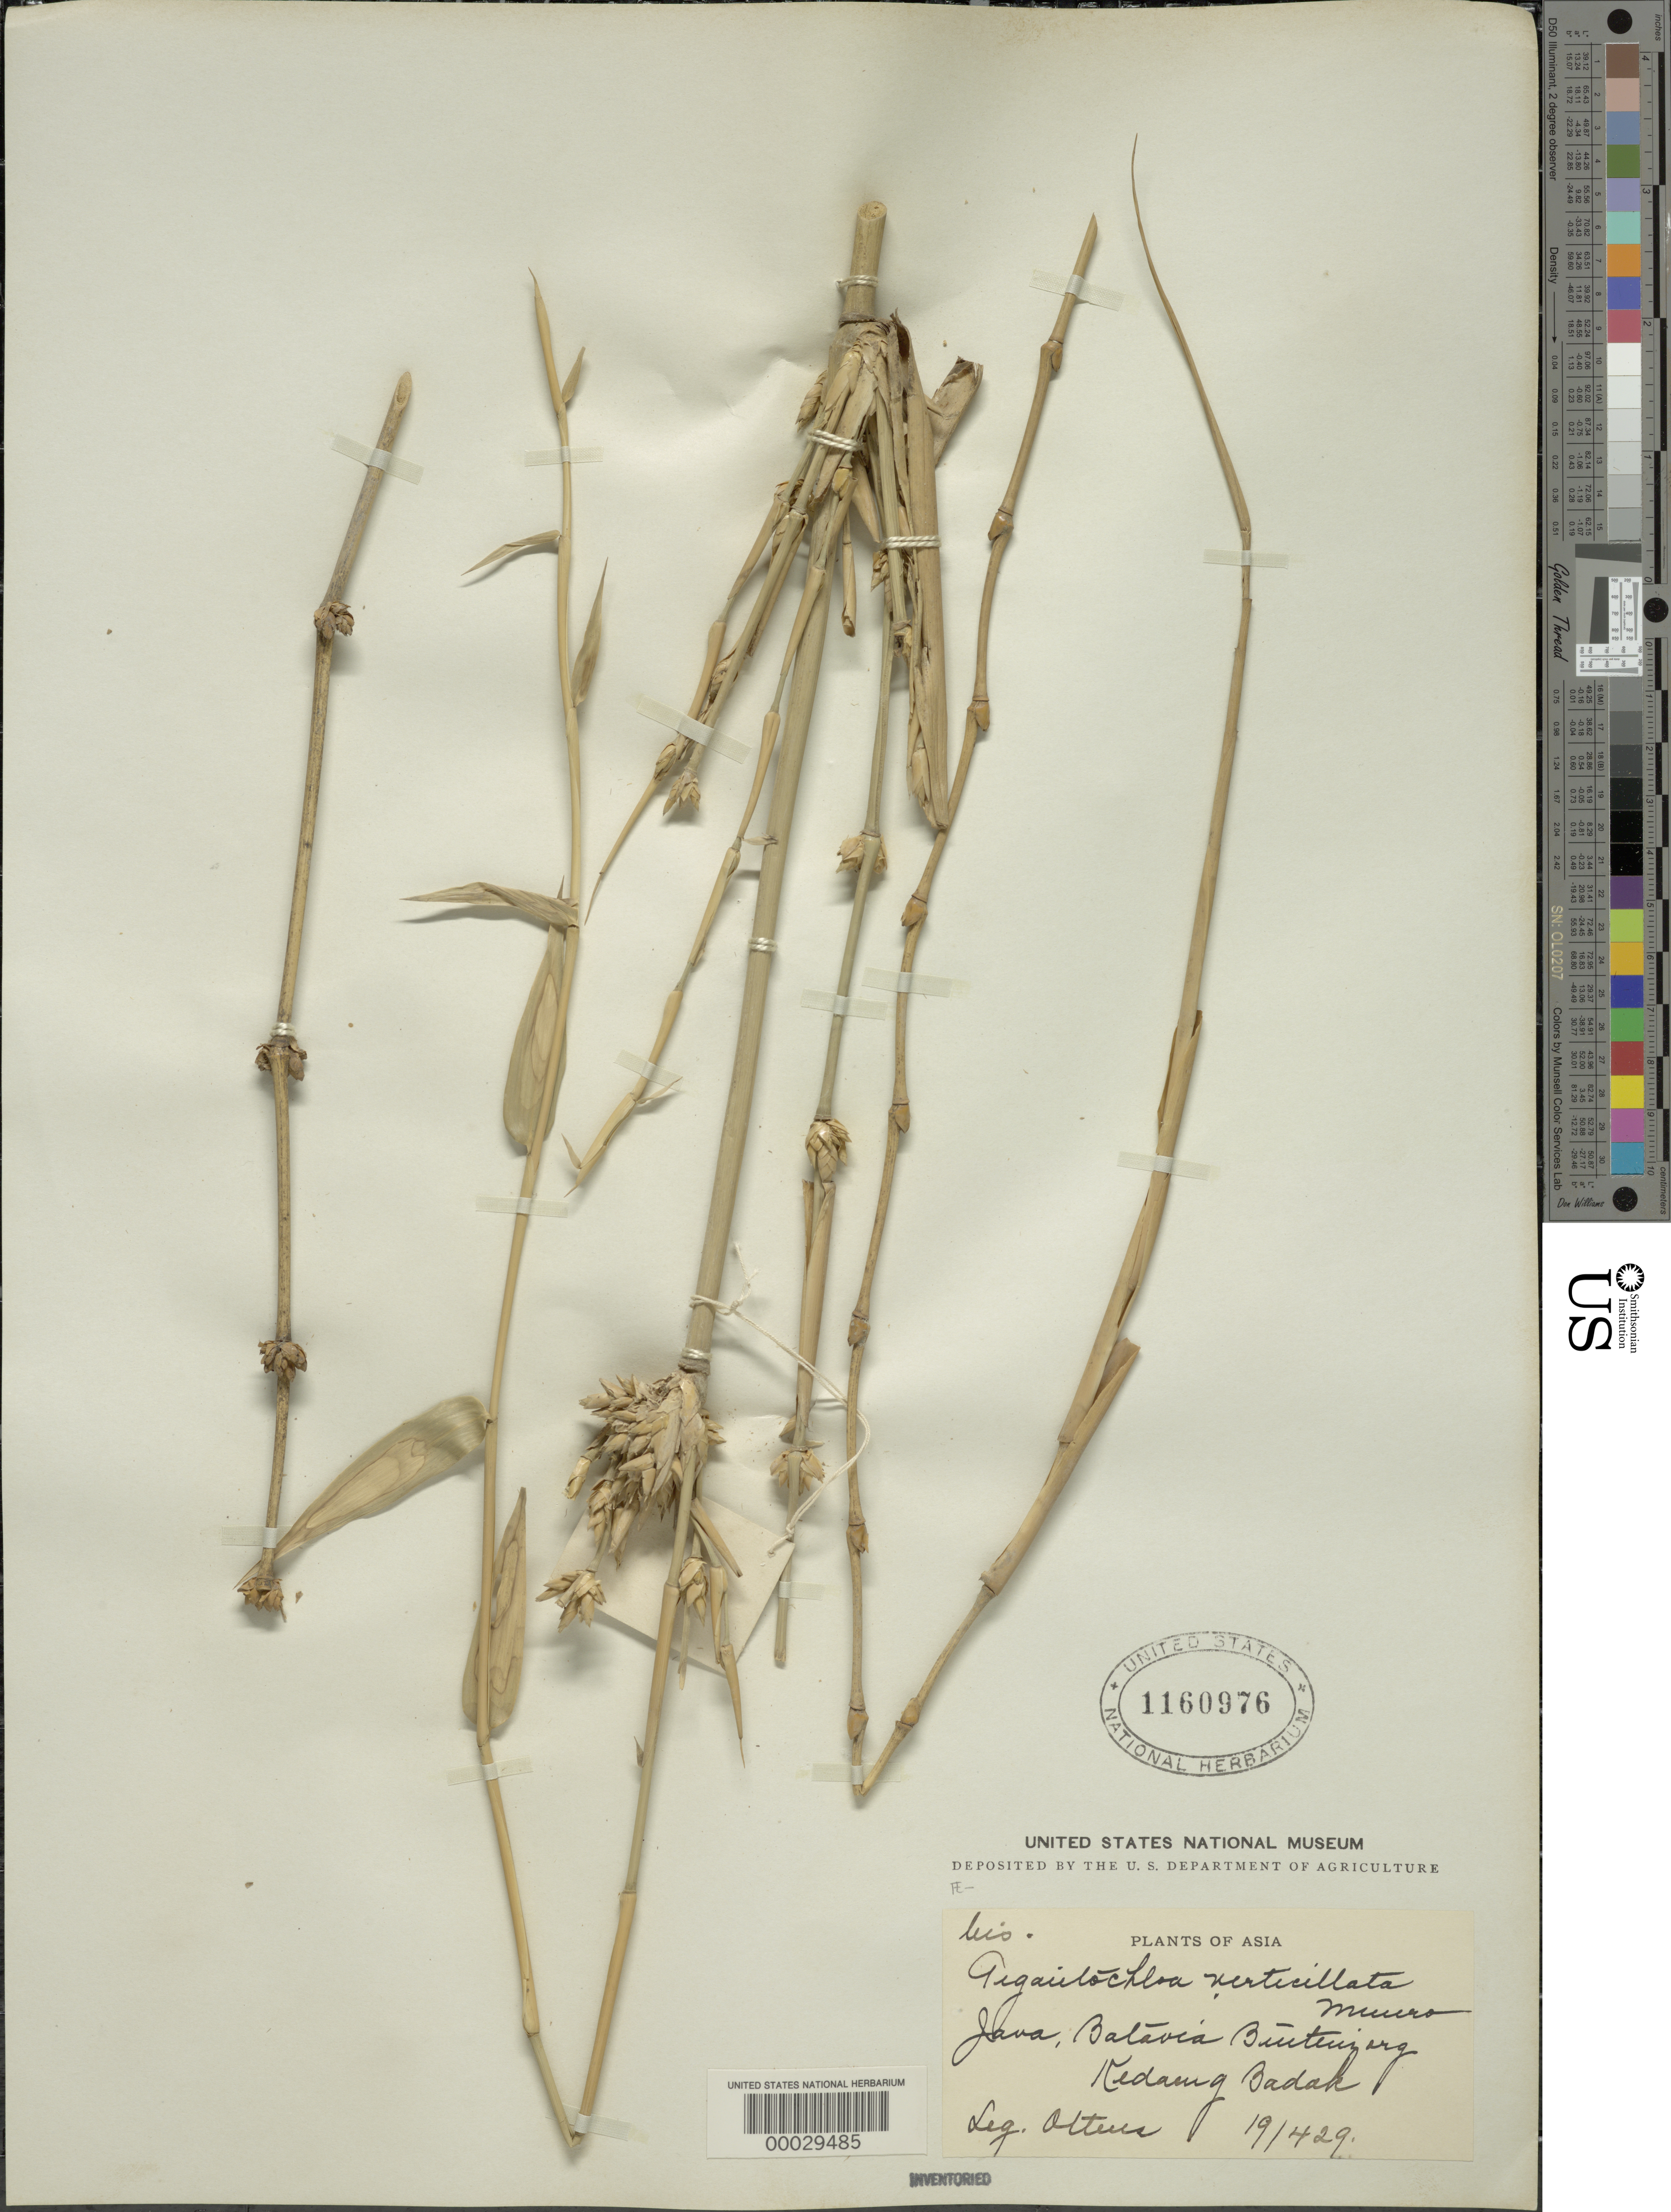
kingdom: Plantae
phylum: Tracheophyta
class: Liliopsida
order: Poales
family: Poaceae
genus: Gigantochloa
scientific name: Gigantochloa verticillata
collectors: -. Ottens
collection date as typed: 19 Apr 1929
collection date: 1929-04-19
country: Indonesia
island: Java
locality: Batavia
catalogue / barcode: US 1160976